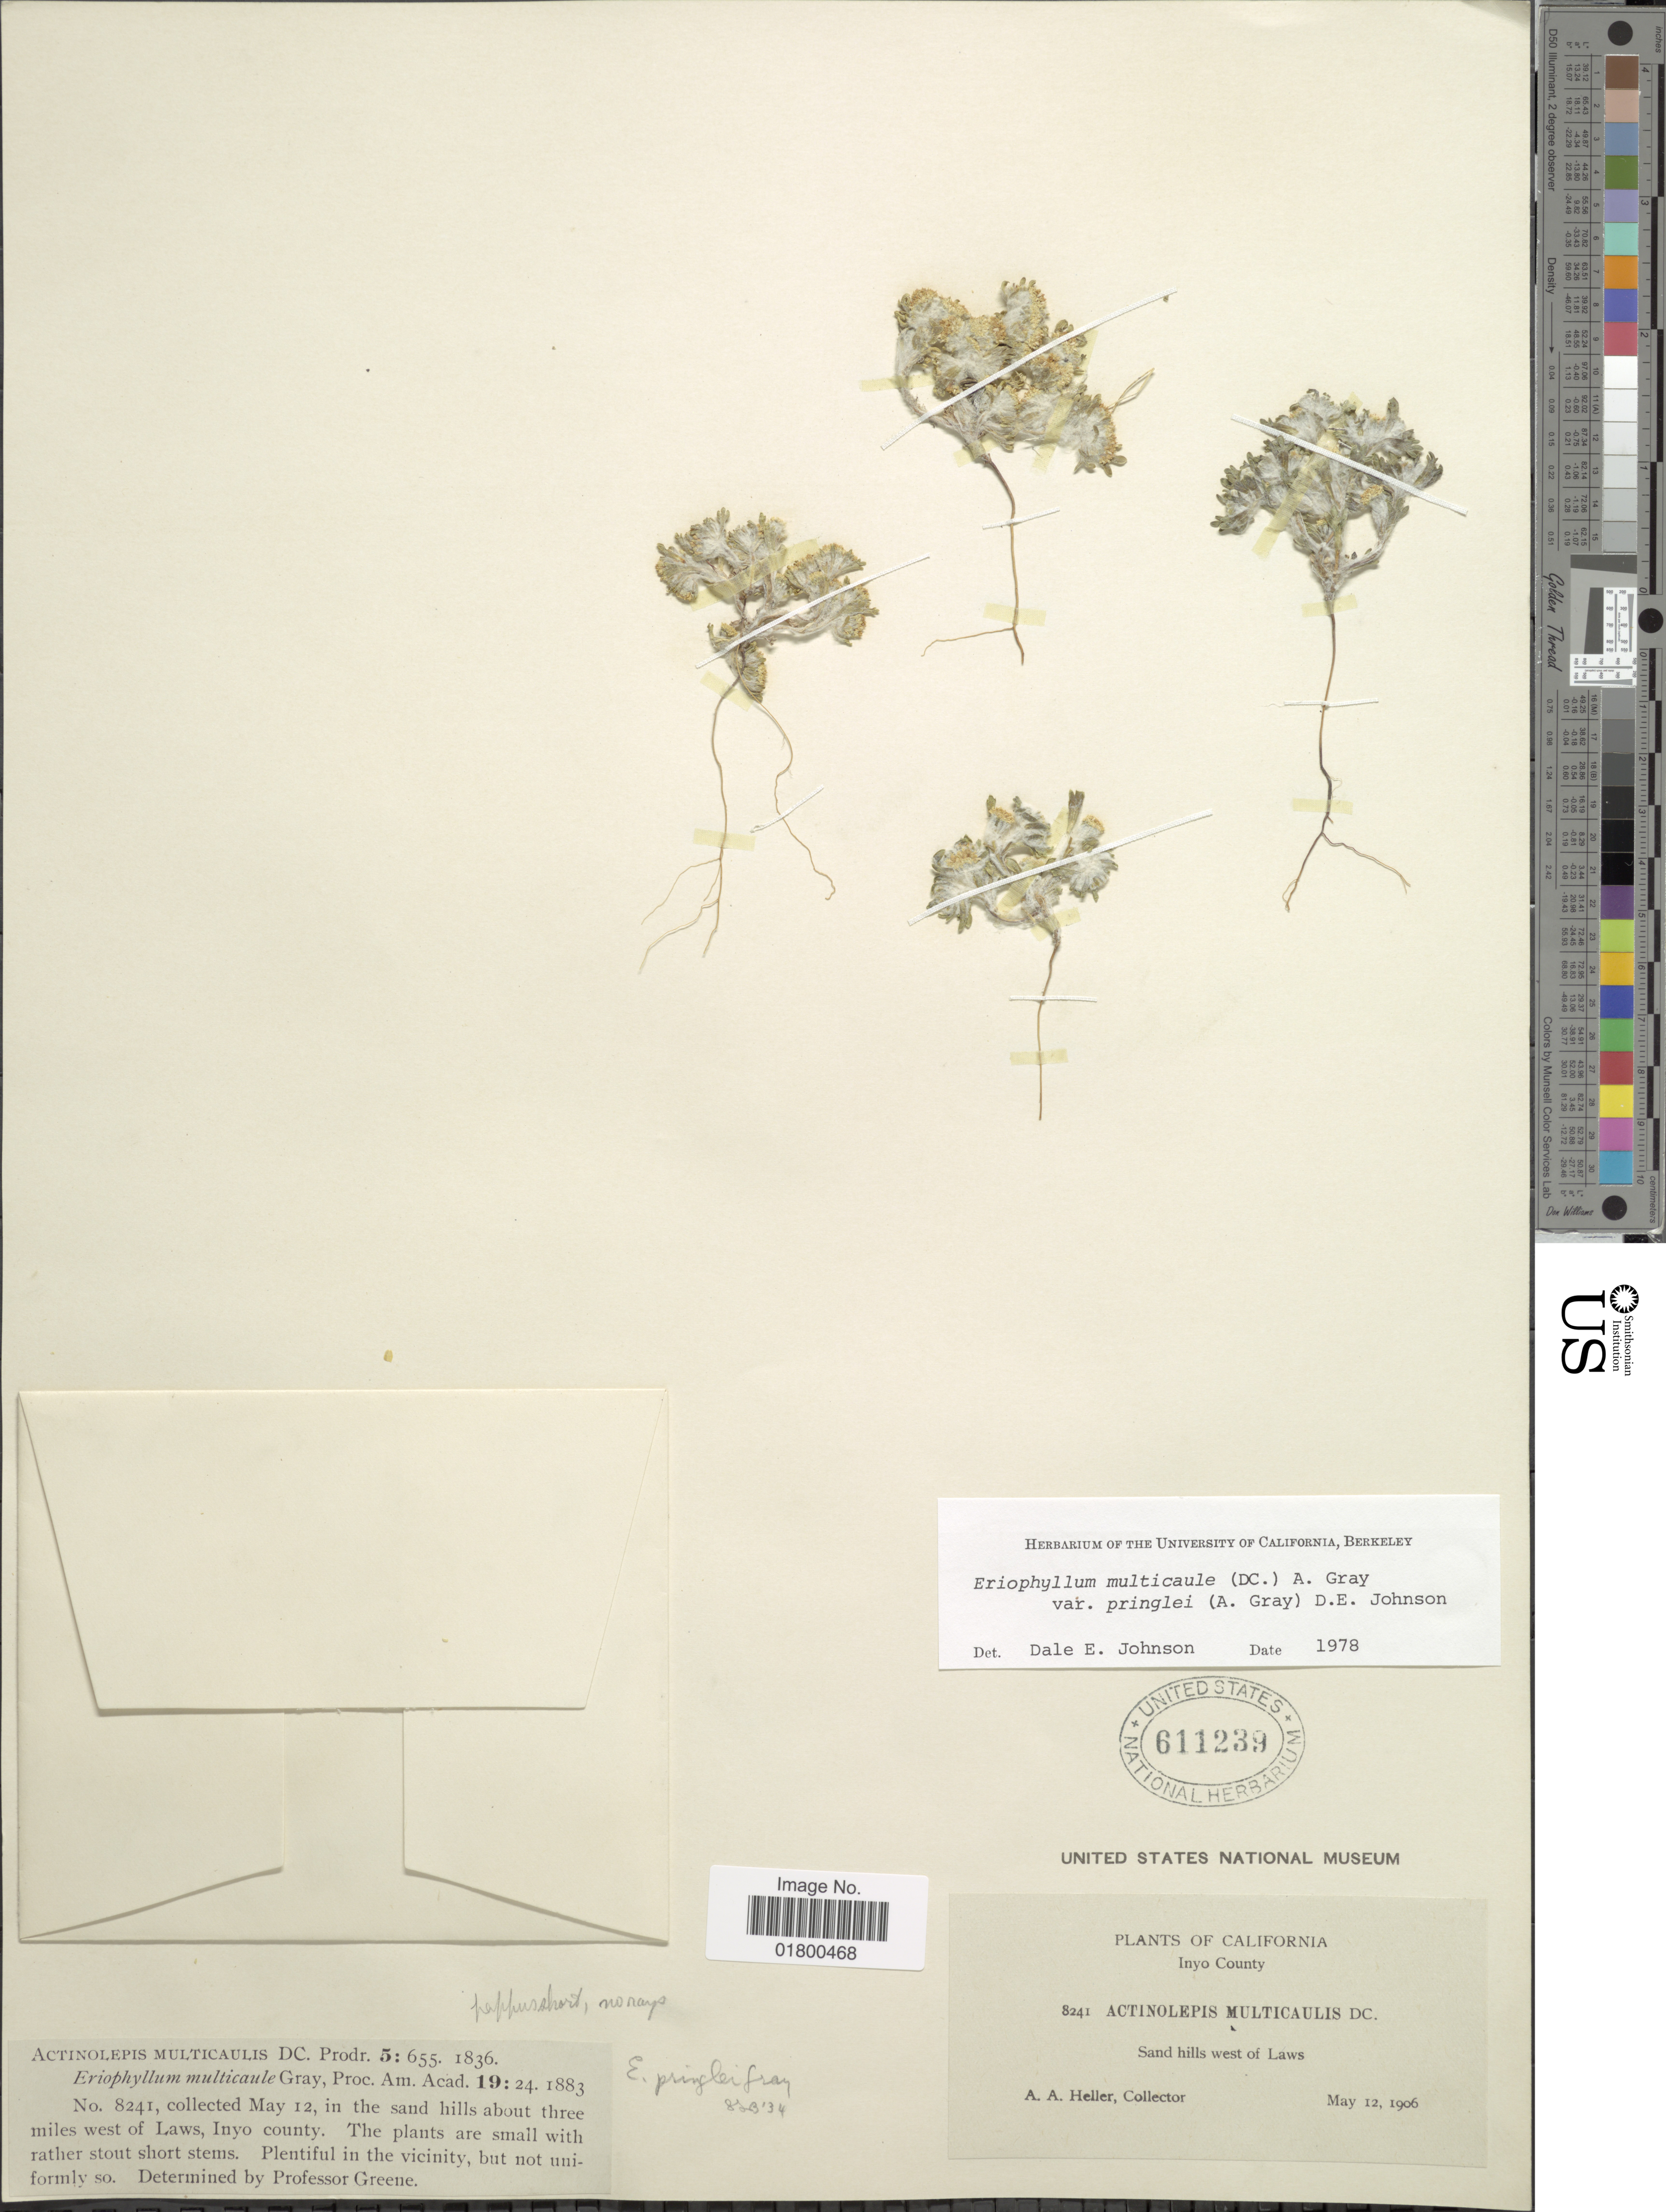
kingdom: Plantae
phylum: Tracheophyta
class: Magnoliopsida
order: Asterales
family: Asteraceae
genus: Eriophyllum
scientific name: Eriophyllum multicaule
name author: (DC.) A. Gray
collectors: A. A. Heller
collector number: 8241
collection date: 1906-05-12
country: United States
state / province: California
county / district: Inyo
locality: Inyo County, Sand Hills west of Laws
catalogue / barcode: US 611239